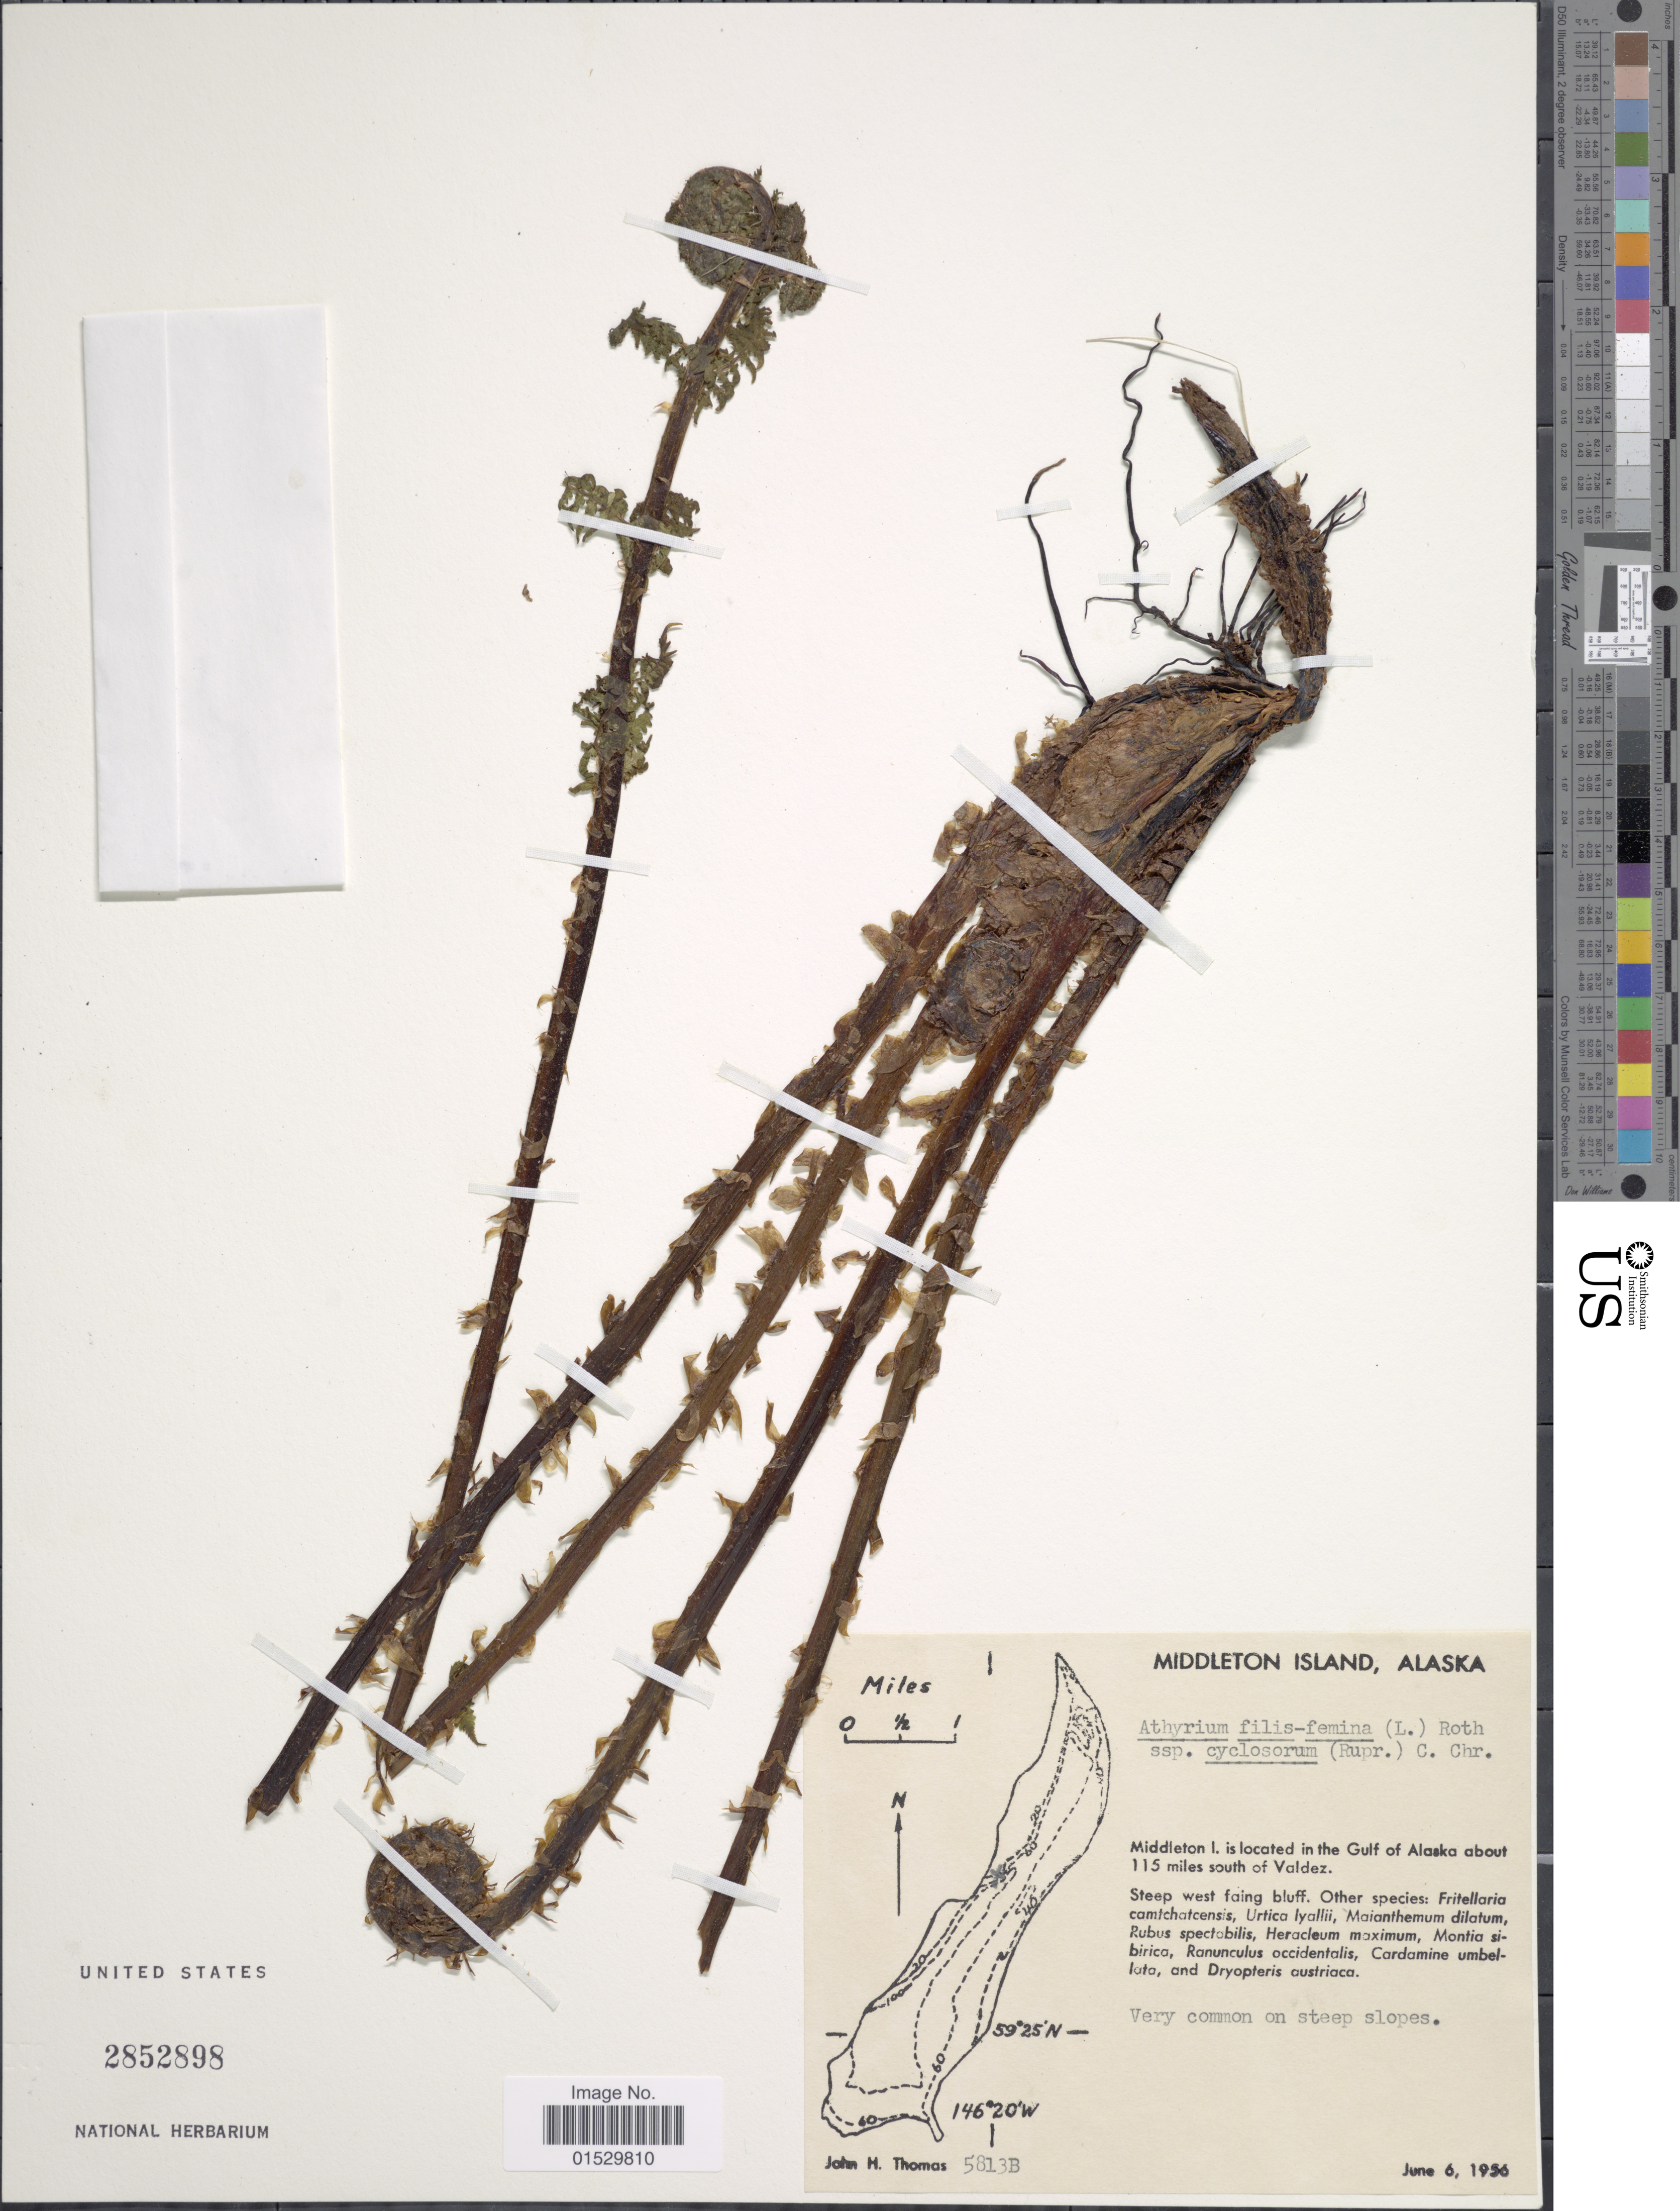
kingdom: Plantae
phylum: Tracheophyta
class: Polypodiopsida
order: Polypodiales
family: Athyriaceae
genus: Athyrium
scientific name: Athyrium filix-femina subsp. cyclosorum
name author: (Rupr.) C. Chr.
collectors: J. H. Thomas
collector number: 5813B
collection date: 1956-06-06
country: United States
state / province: Alaska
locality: Middleton Island, Middleton is located in the Gulf of Alaska about 115 miles south of Valdez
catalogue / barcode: US 2852898